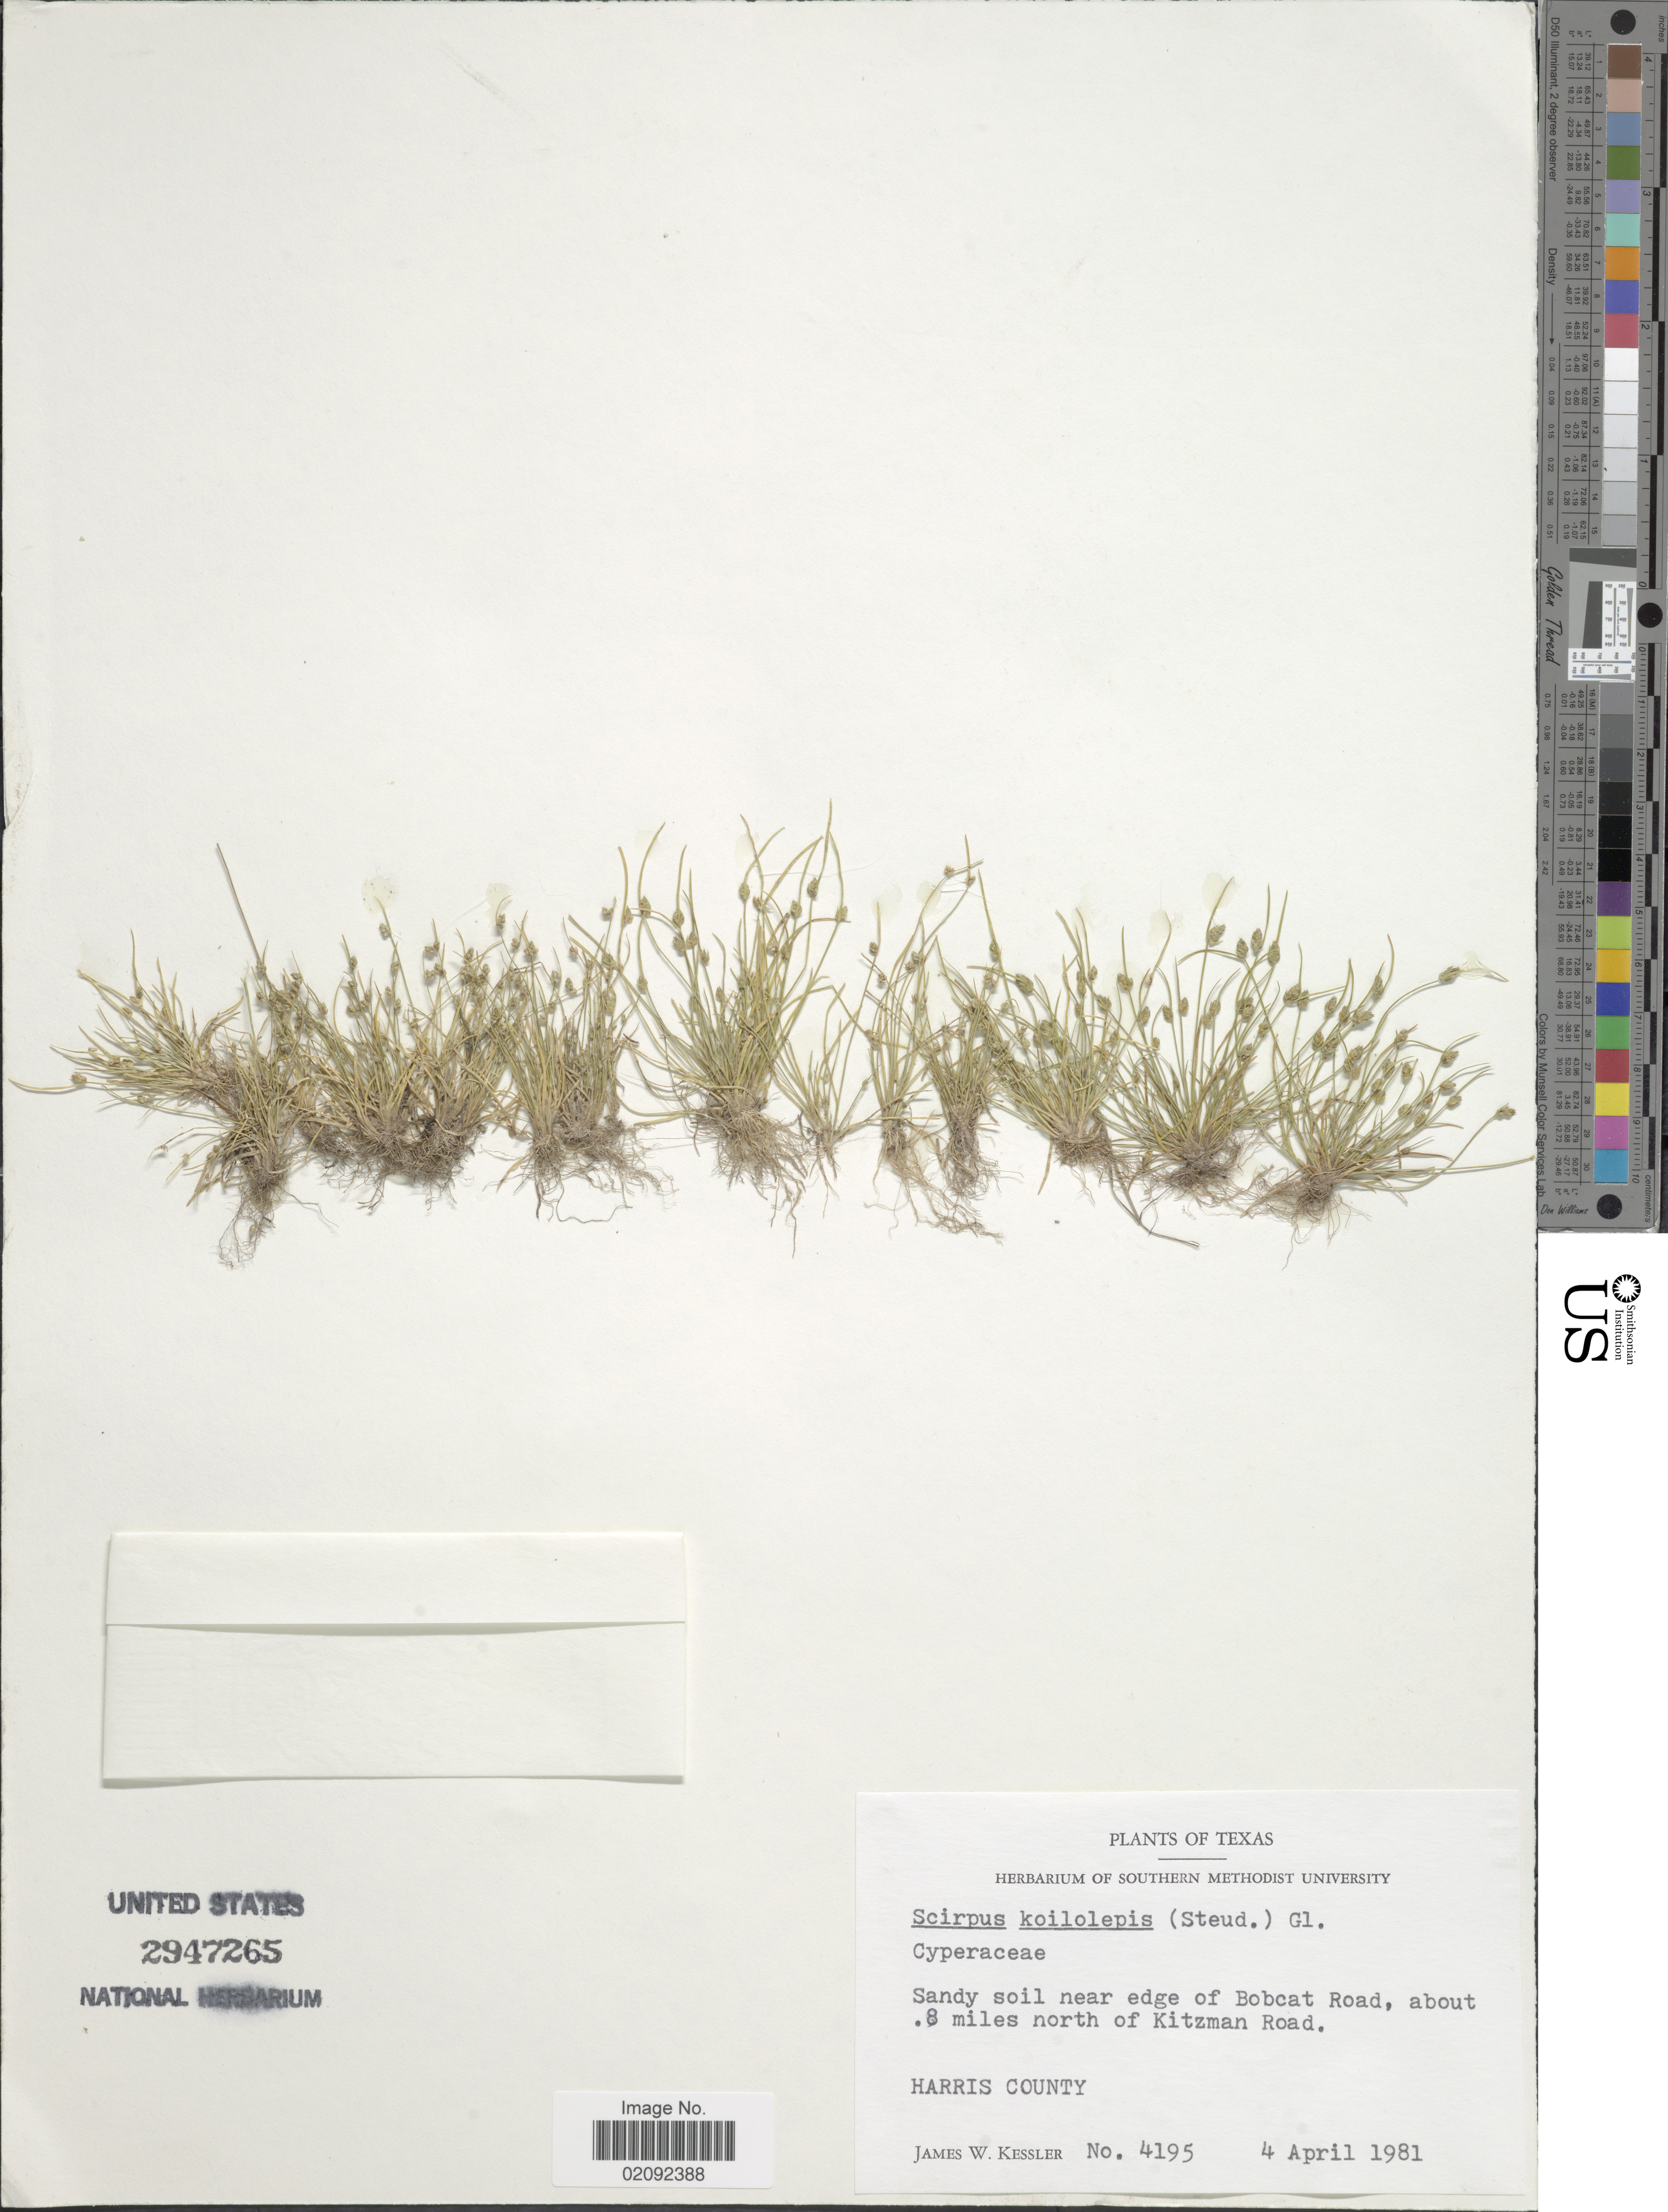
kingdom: Plantae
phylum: Tracheophyta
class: Liliopsida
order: Poales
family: Cyperaceae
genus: Isolepis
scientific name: Isolepis carinata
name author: Hook. & Arn. ex Torr.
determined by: Strong, M. T., (US), Smithsonian Institution - National Museum of Natural History (UNITED STATES)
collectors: J. W. Kessler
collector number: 4195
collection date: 1981-04-04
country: United States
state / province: Texas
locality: Sandy soil near edge of Bobcat Road, about 8 miles north of Kitzman Road, Harris County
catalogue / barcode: US 2947265